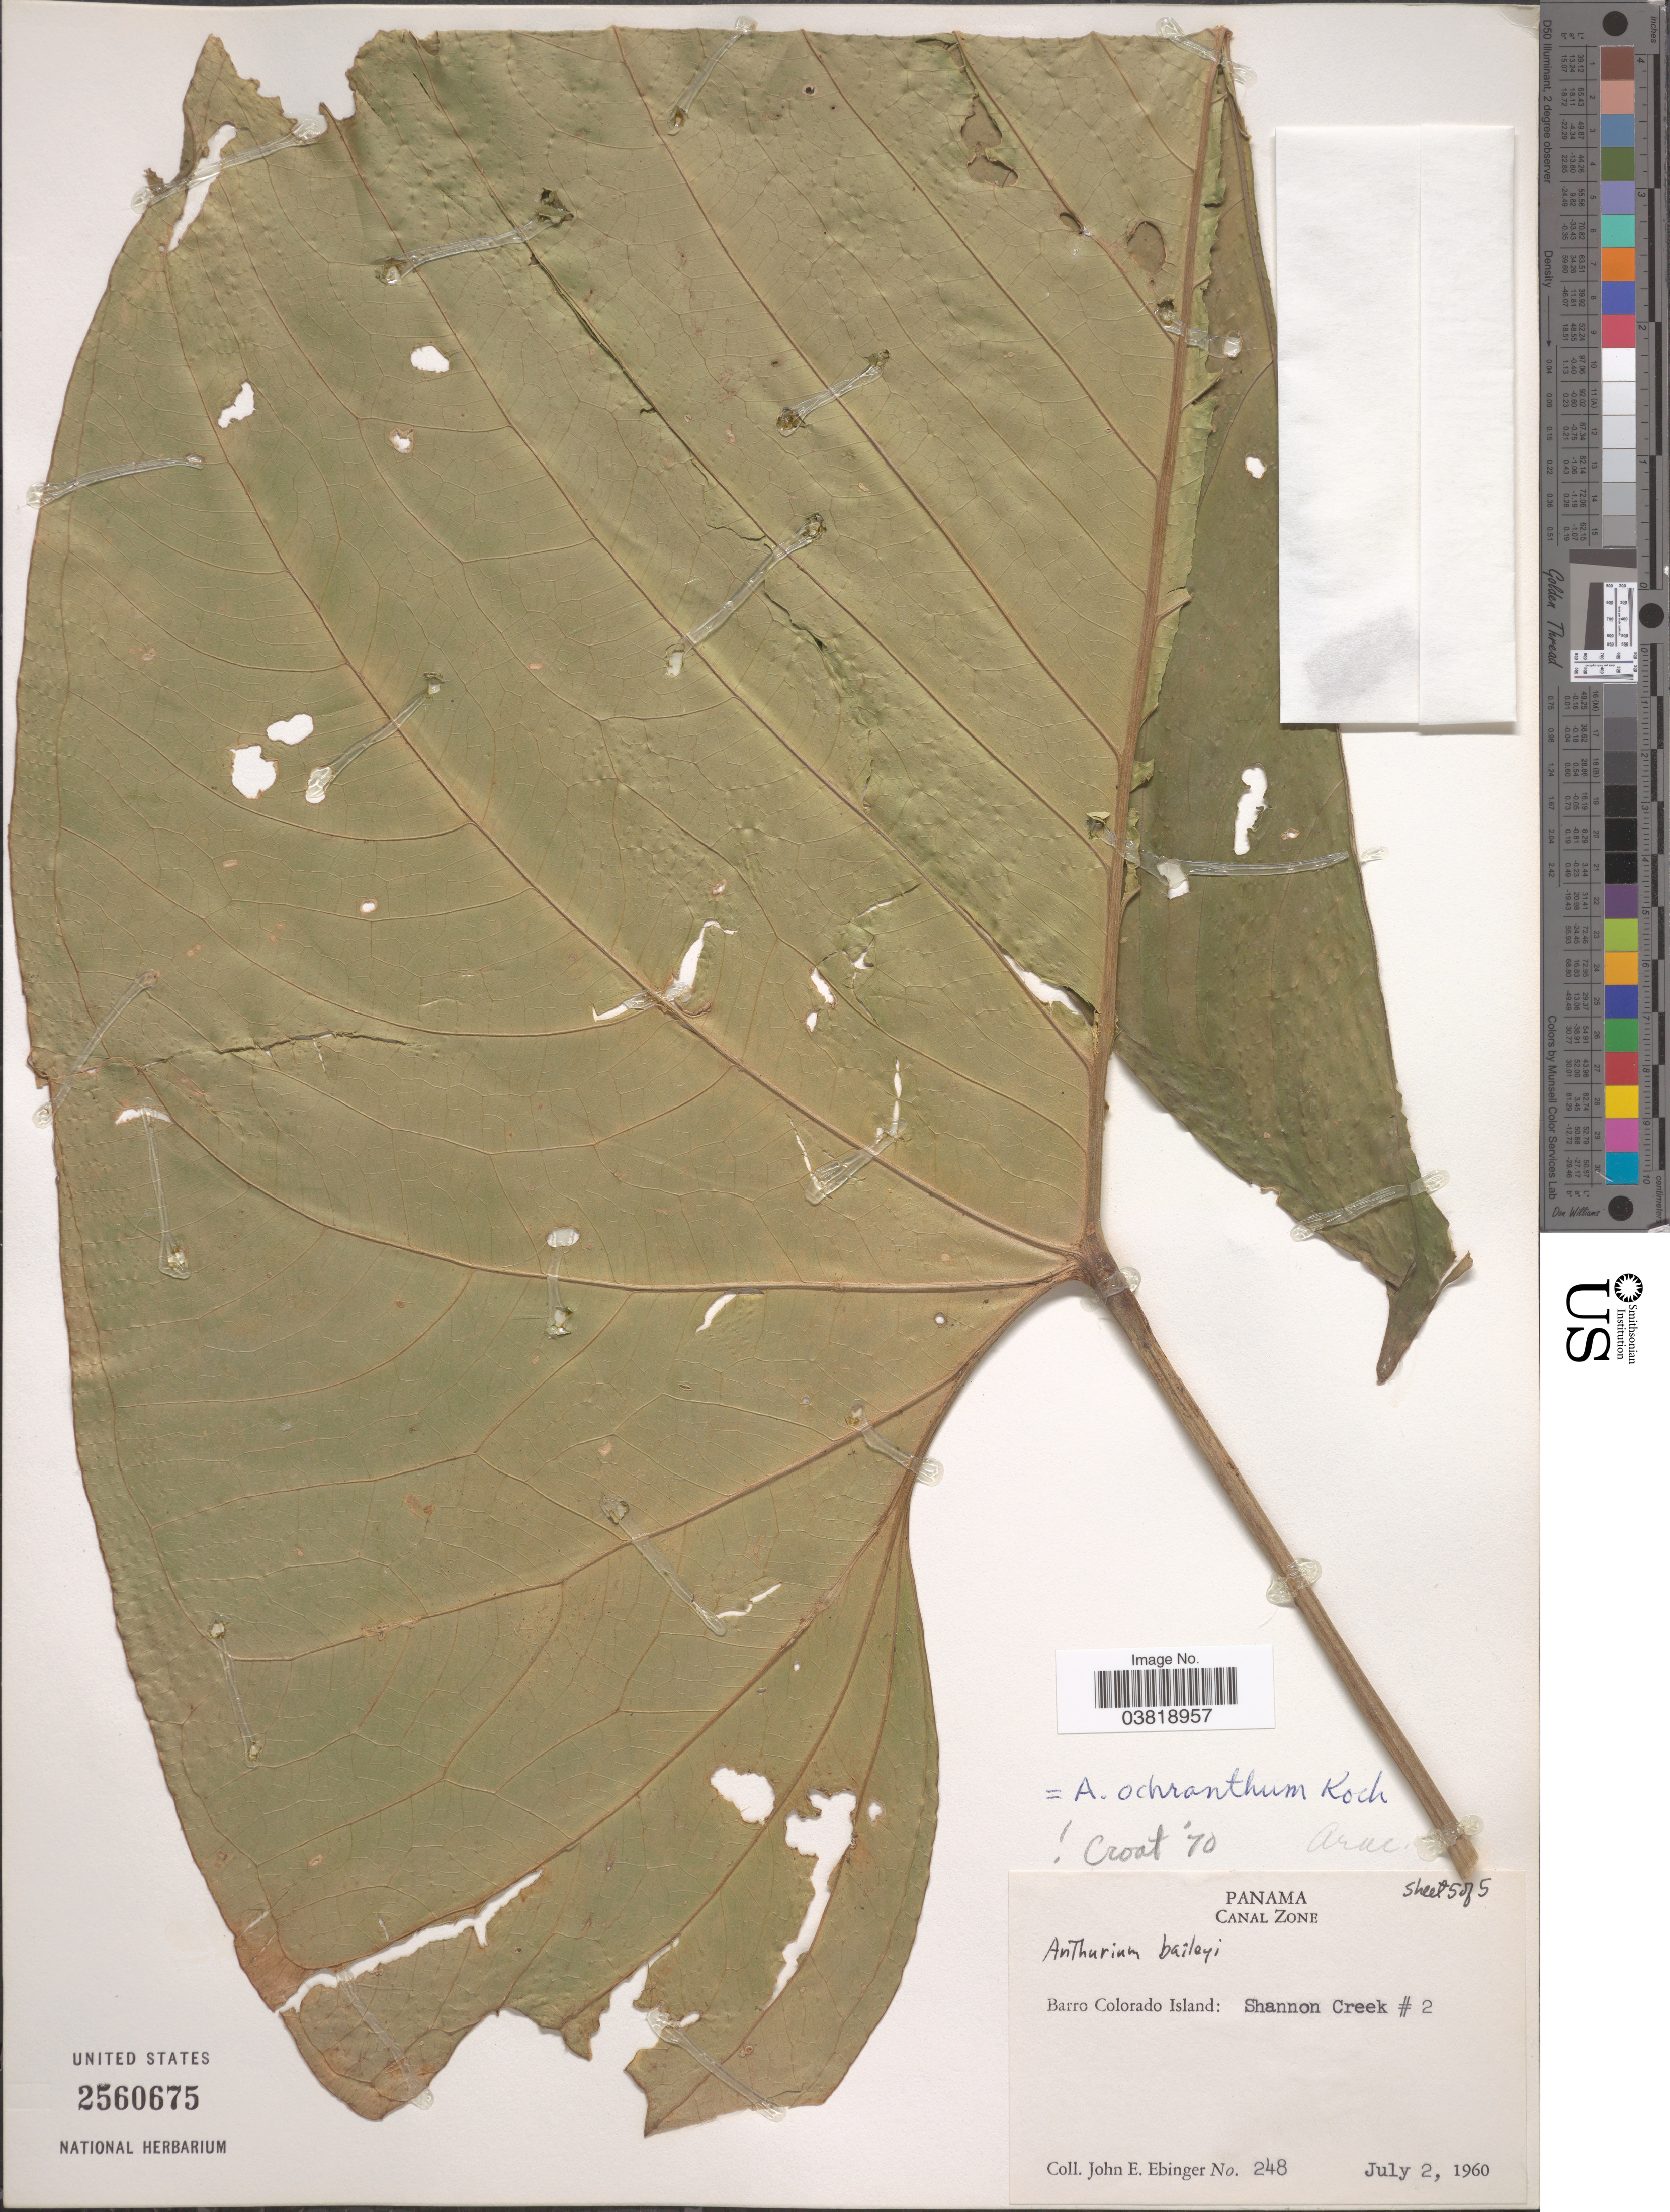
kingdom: Plantae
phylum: Tracheophyta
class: Liliopsida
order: Alismatales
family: Araceae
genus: Anthurium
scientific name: Anthurium ochranthum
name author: K. Koch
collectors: J. Ebinger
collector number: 248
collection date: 1960-07-02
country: Panama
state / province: Panamá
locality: Canal Zone. Barro Colorado Island: Shannon Creek # 2.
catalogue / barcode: US 2560675